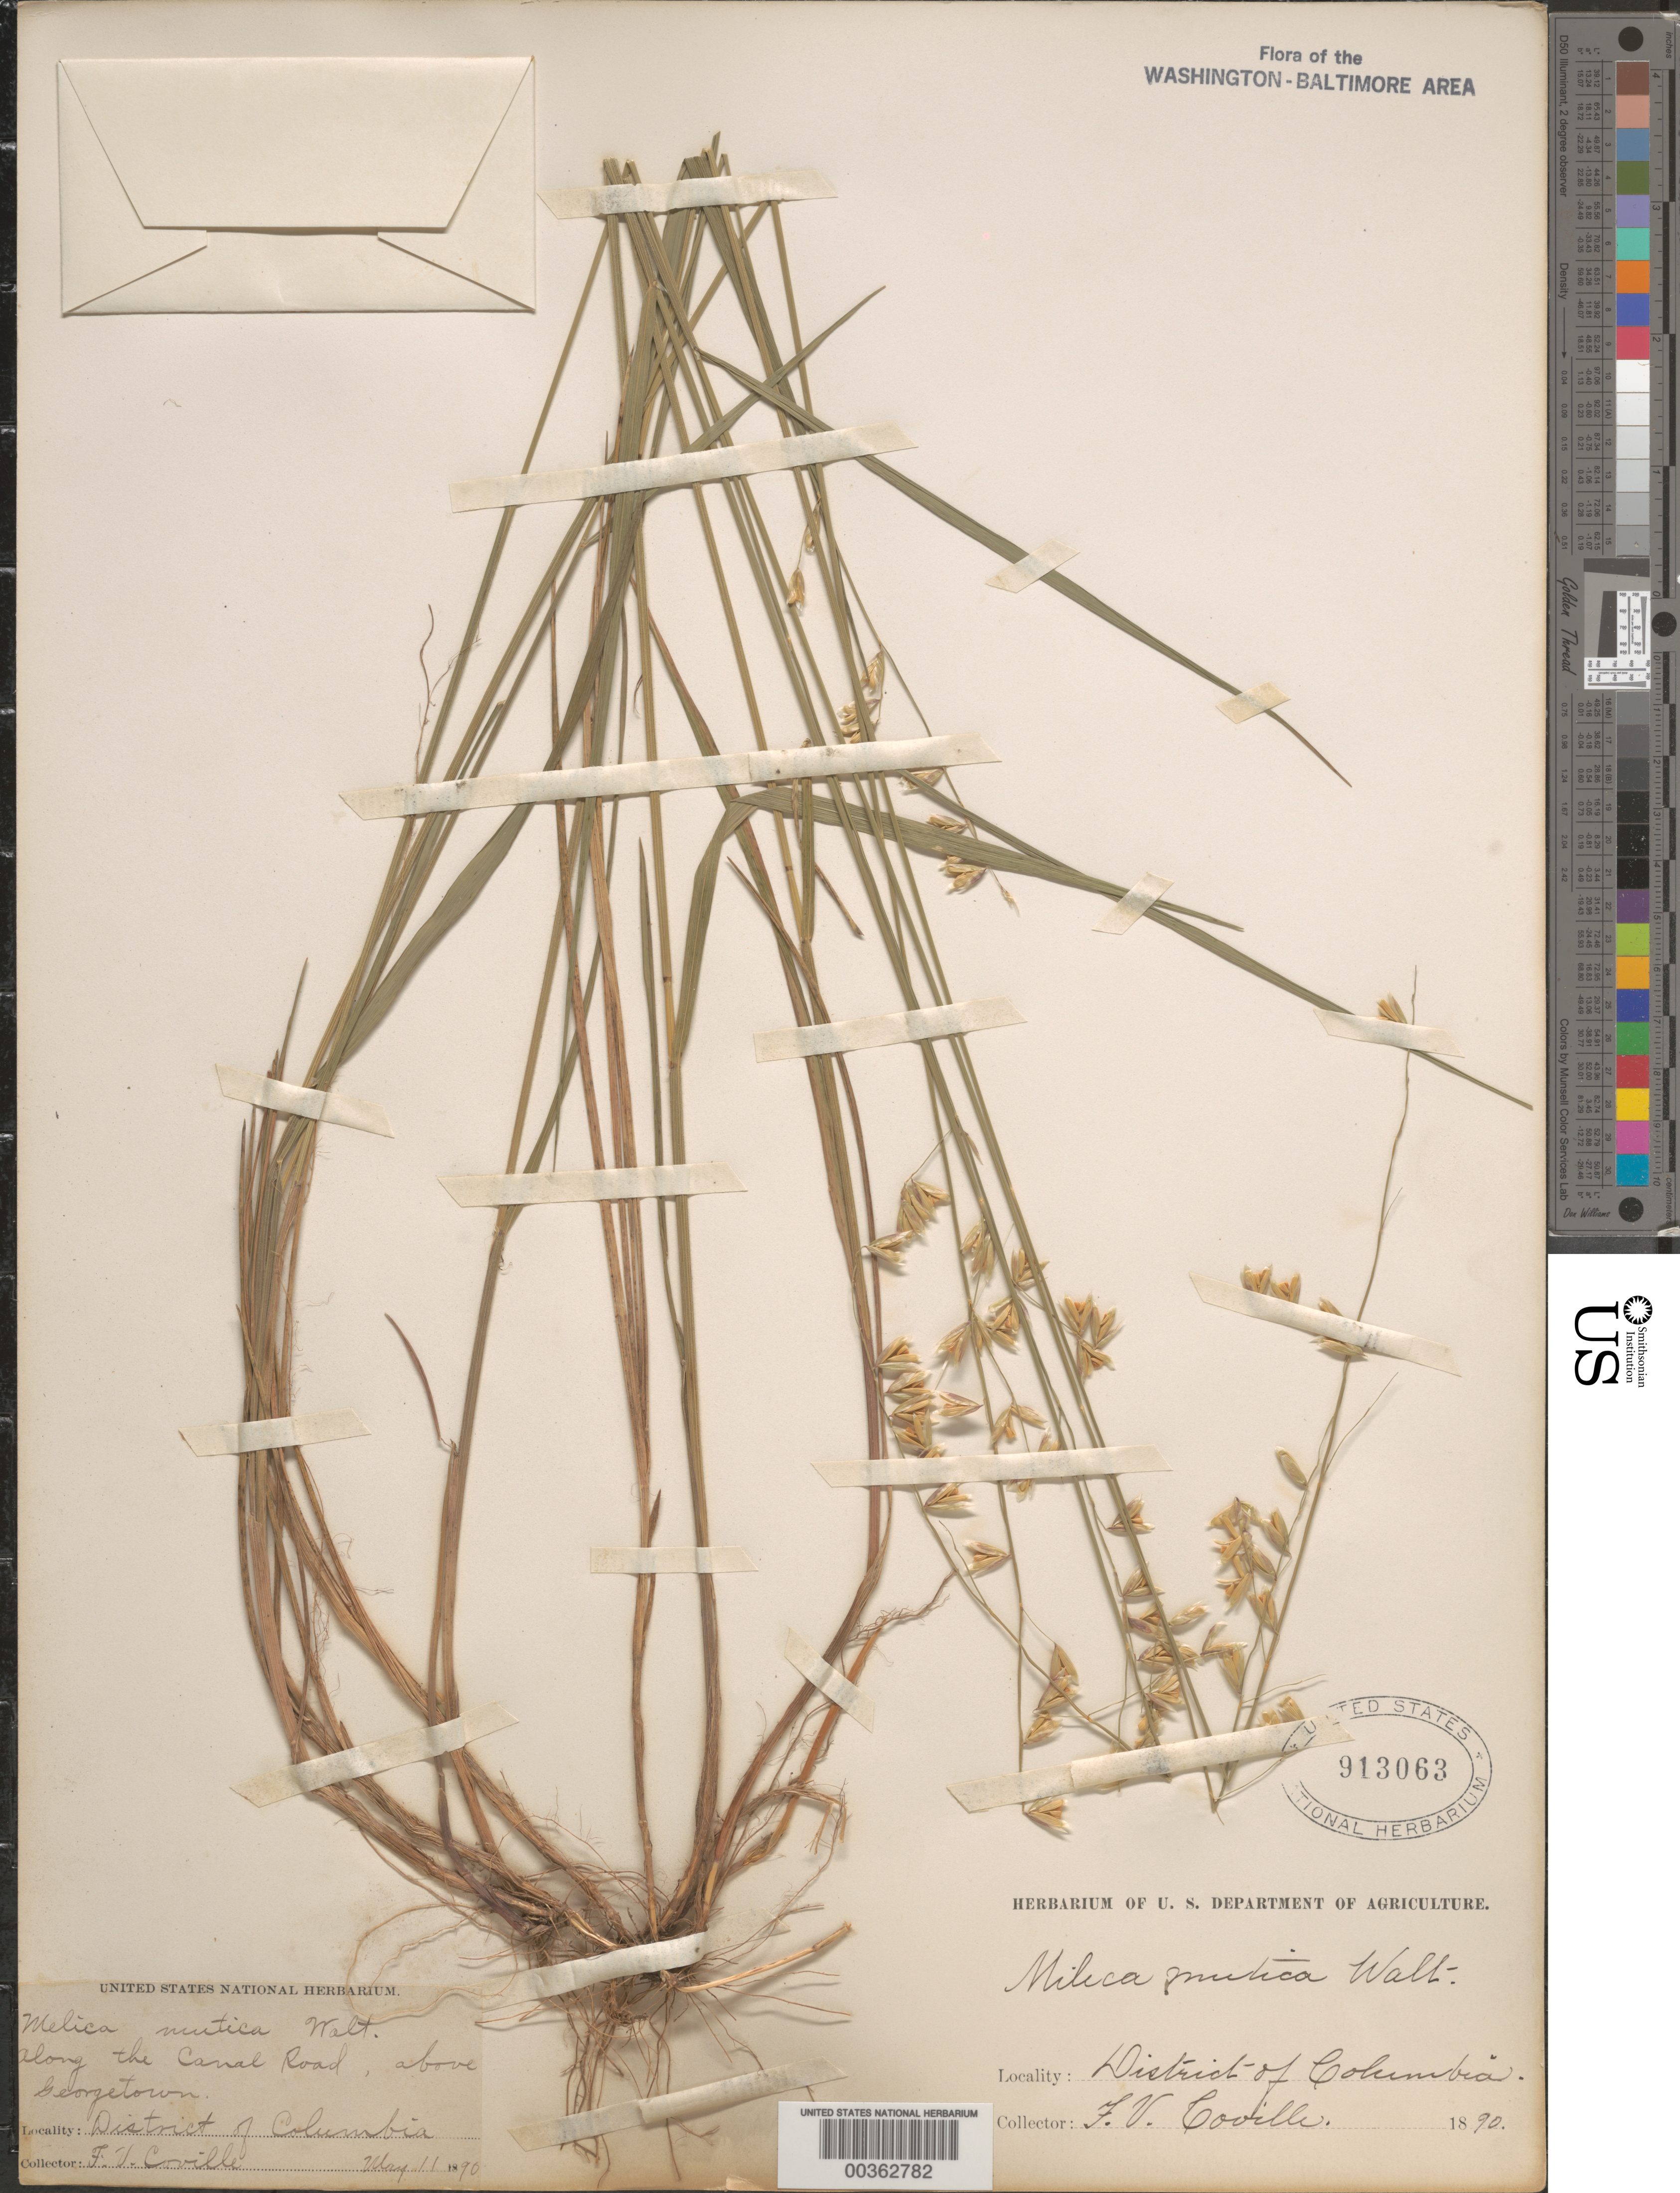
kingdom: Plantae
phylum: Tracheophyta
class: Liliopsida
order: Poales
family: Poaceae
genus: Melica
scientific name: Melica mutica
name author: Walter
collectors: F. V. Coville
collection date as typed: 11 May 1890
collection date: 1890-05-11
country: United States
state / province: District of Columbia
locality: Georgetown, along Canal road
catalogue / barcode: US 913063